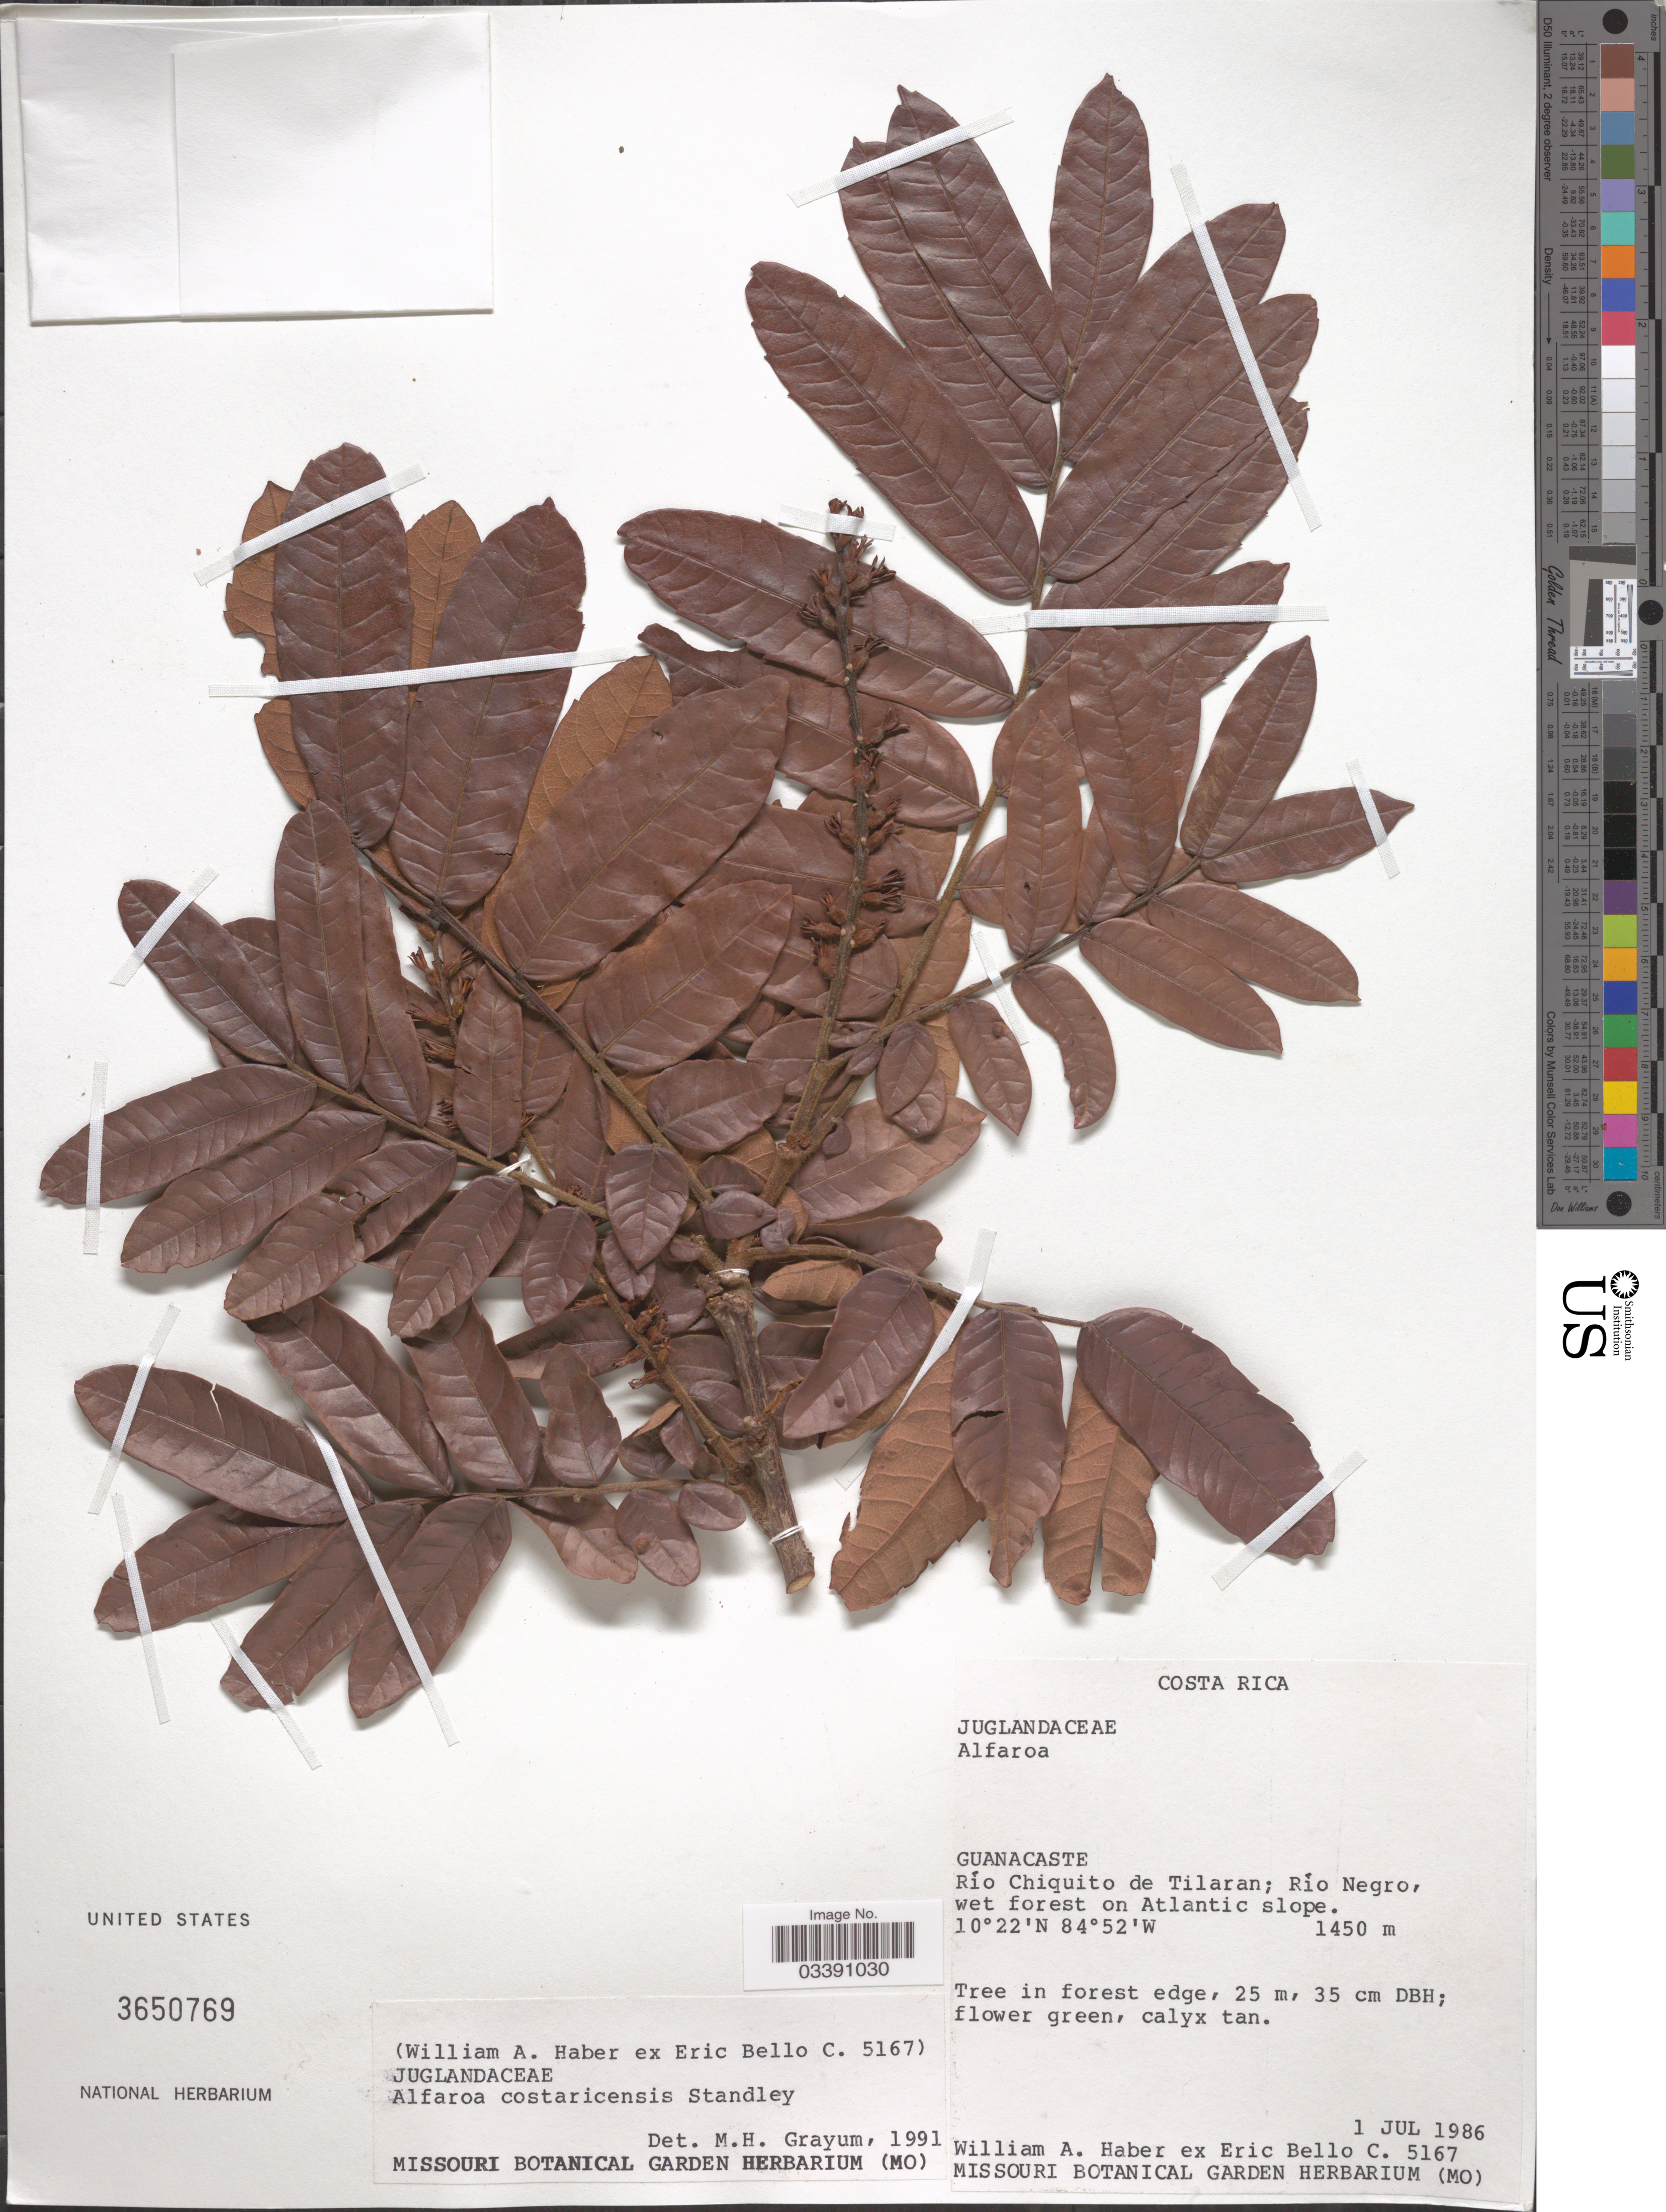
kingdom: Plantae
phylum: Tracheophyta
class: Magnoliopsida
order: Fagales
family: Juglandaceae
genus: Alfaroa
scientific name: Alfaroa costaricensis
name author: Standl.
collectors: W. A. Haber & E. Bello C.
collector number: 5167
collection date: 1986-07-01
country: Costa Rica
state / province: Guanacaste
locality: Río Chiquito de Tilaran; Río Negro, wet forest on Atlantic slope.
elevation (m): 1450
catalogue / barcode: US 3650769